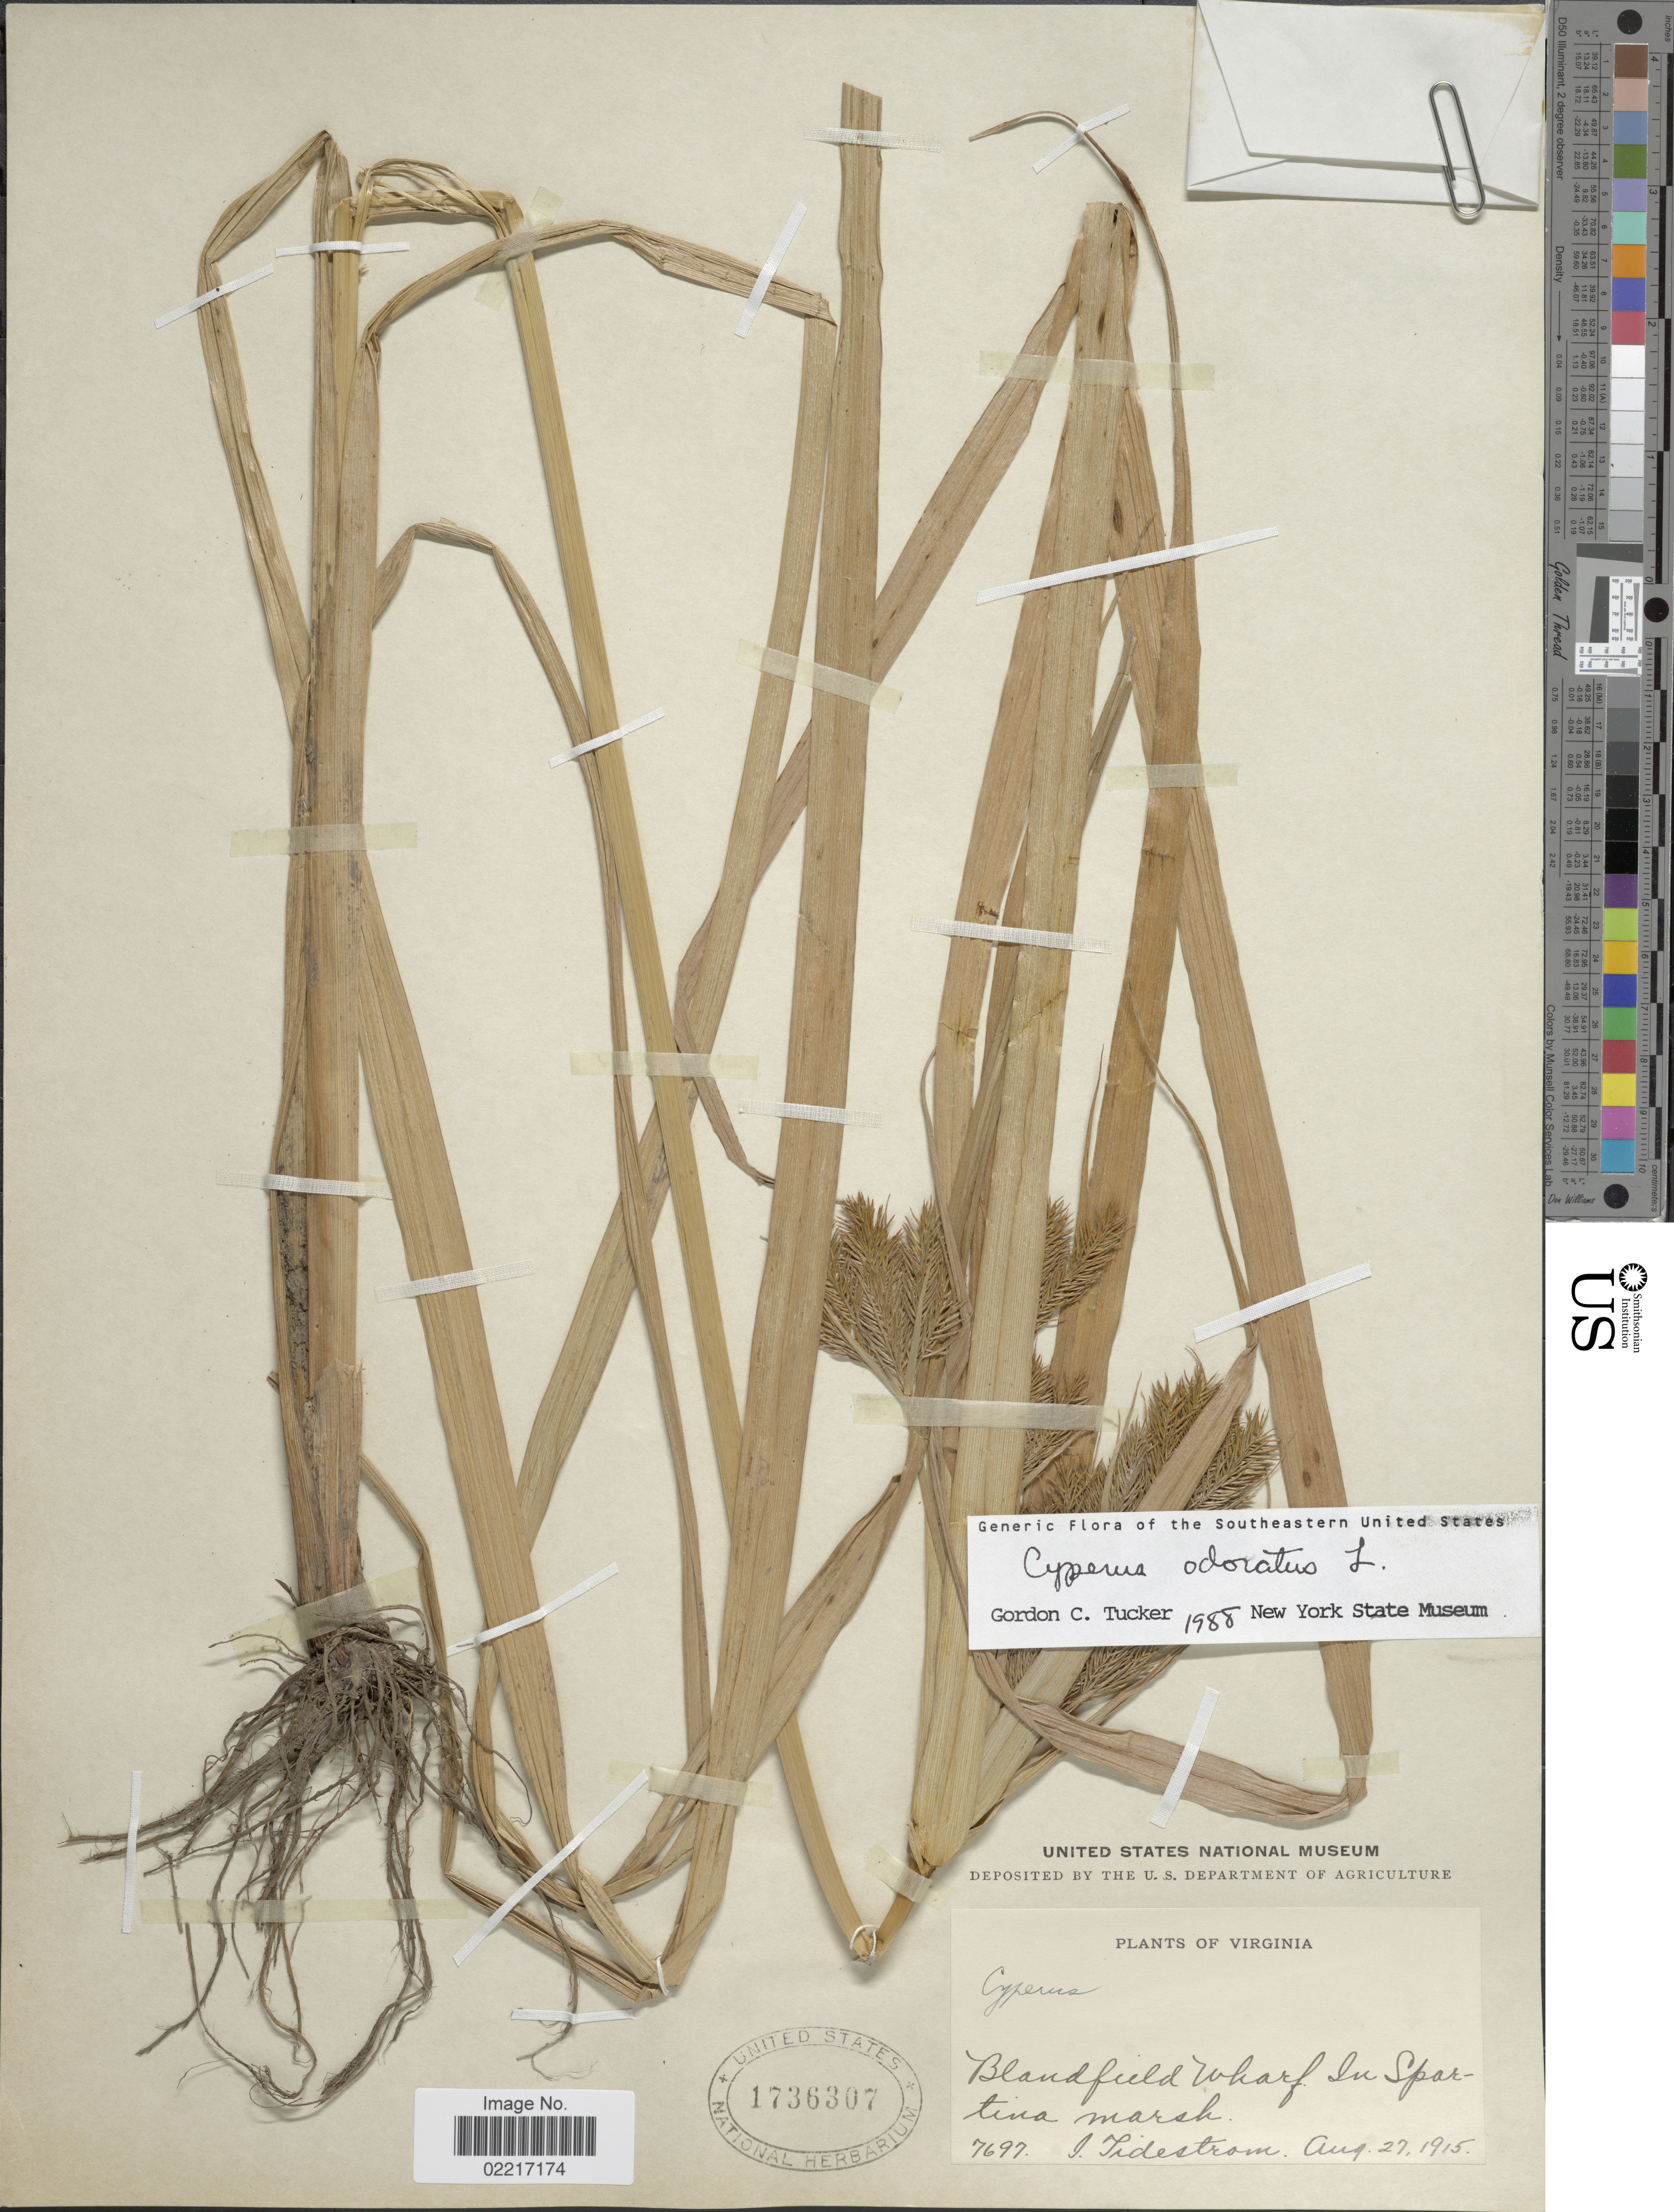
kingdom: Plantae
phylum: Tracheophyta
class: Liliopsida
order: Poales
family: Cyperaceae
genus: Cyperus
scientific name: Cyperus odoratus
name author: L.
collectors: I. F. Tidestrom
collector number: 7697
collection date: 1915-08-27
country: United States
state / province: Virginia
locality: Blandfield Wharf, in Spartina marsh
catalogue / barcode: US 1736307